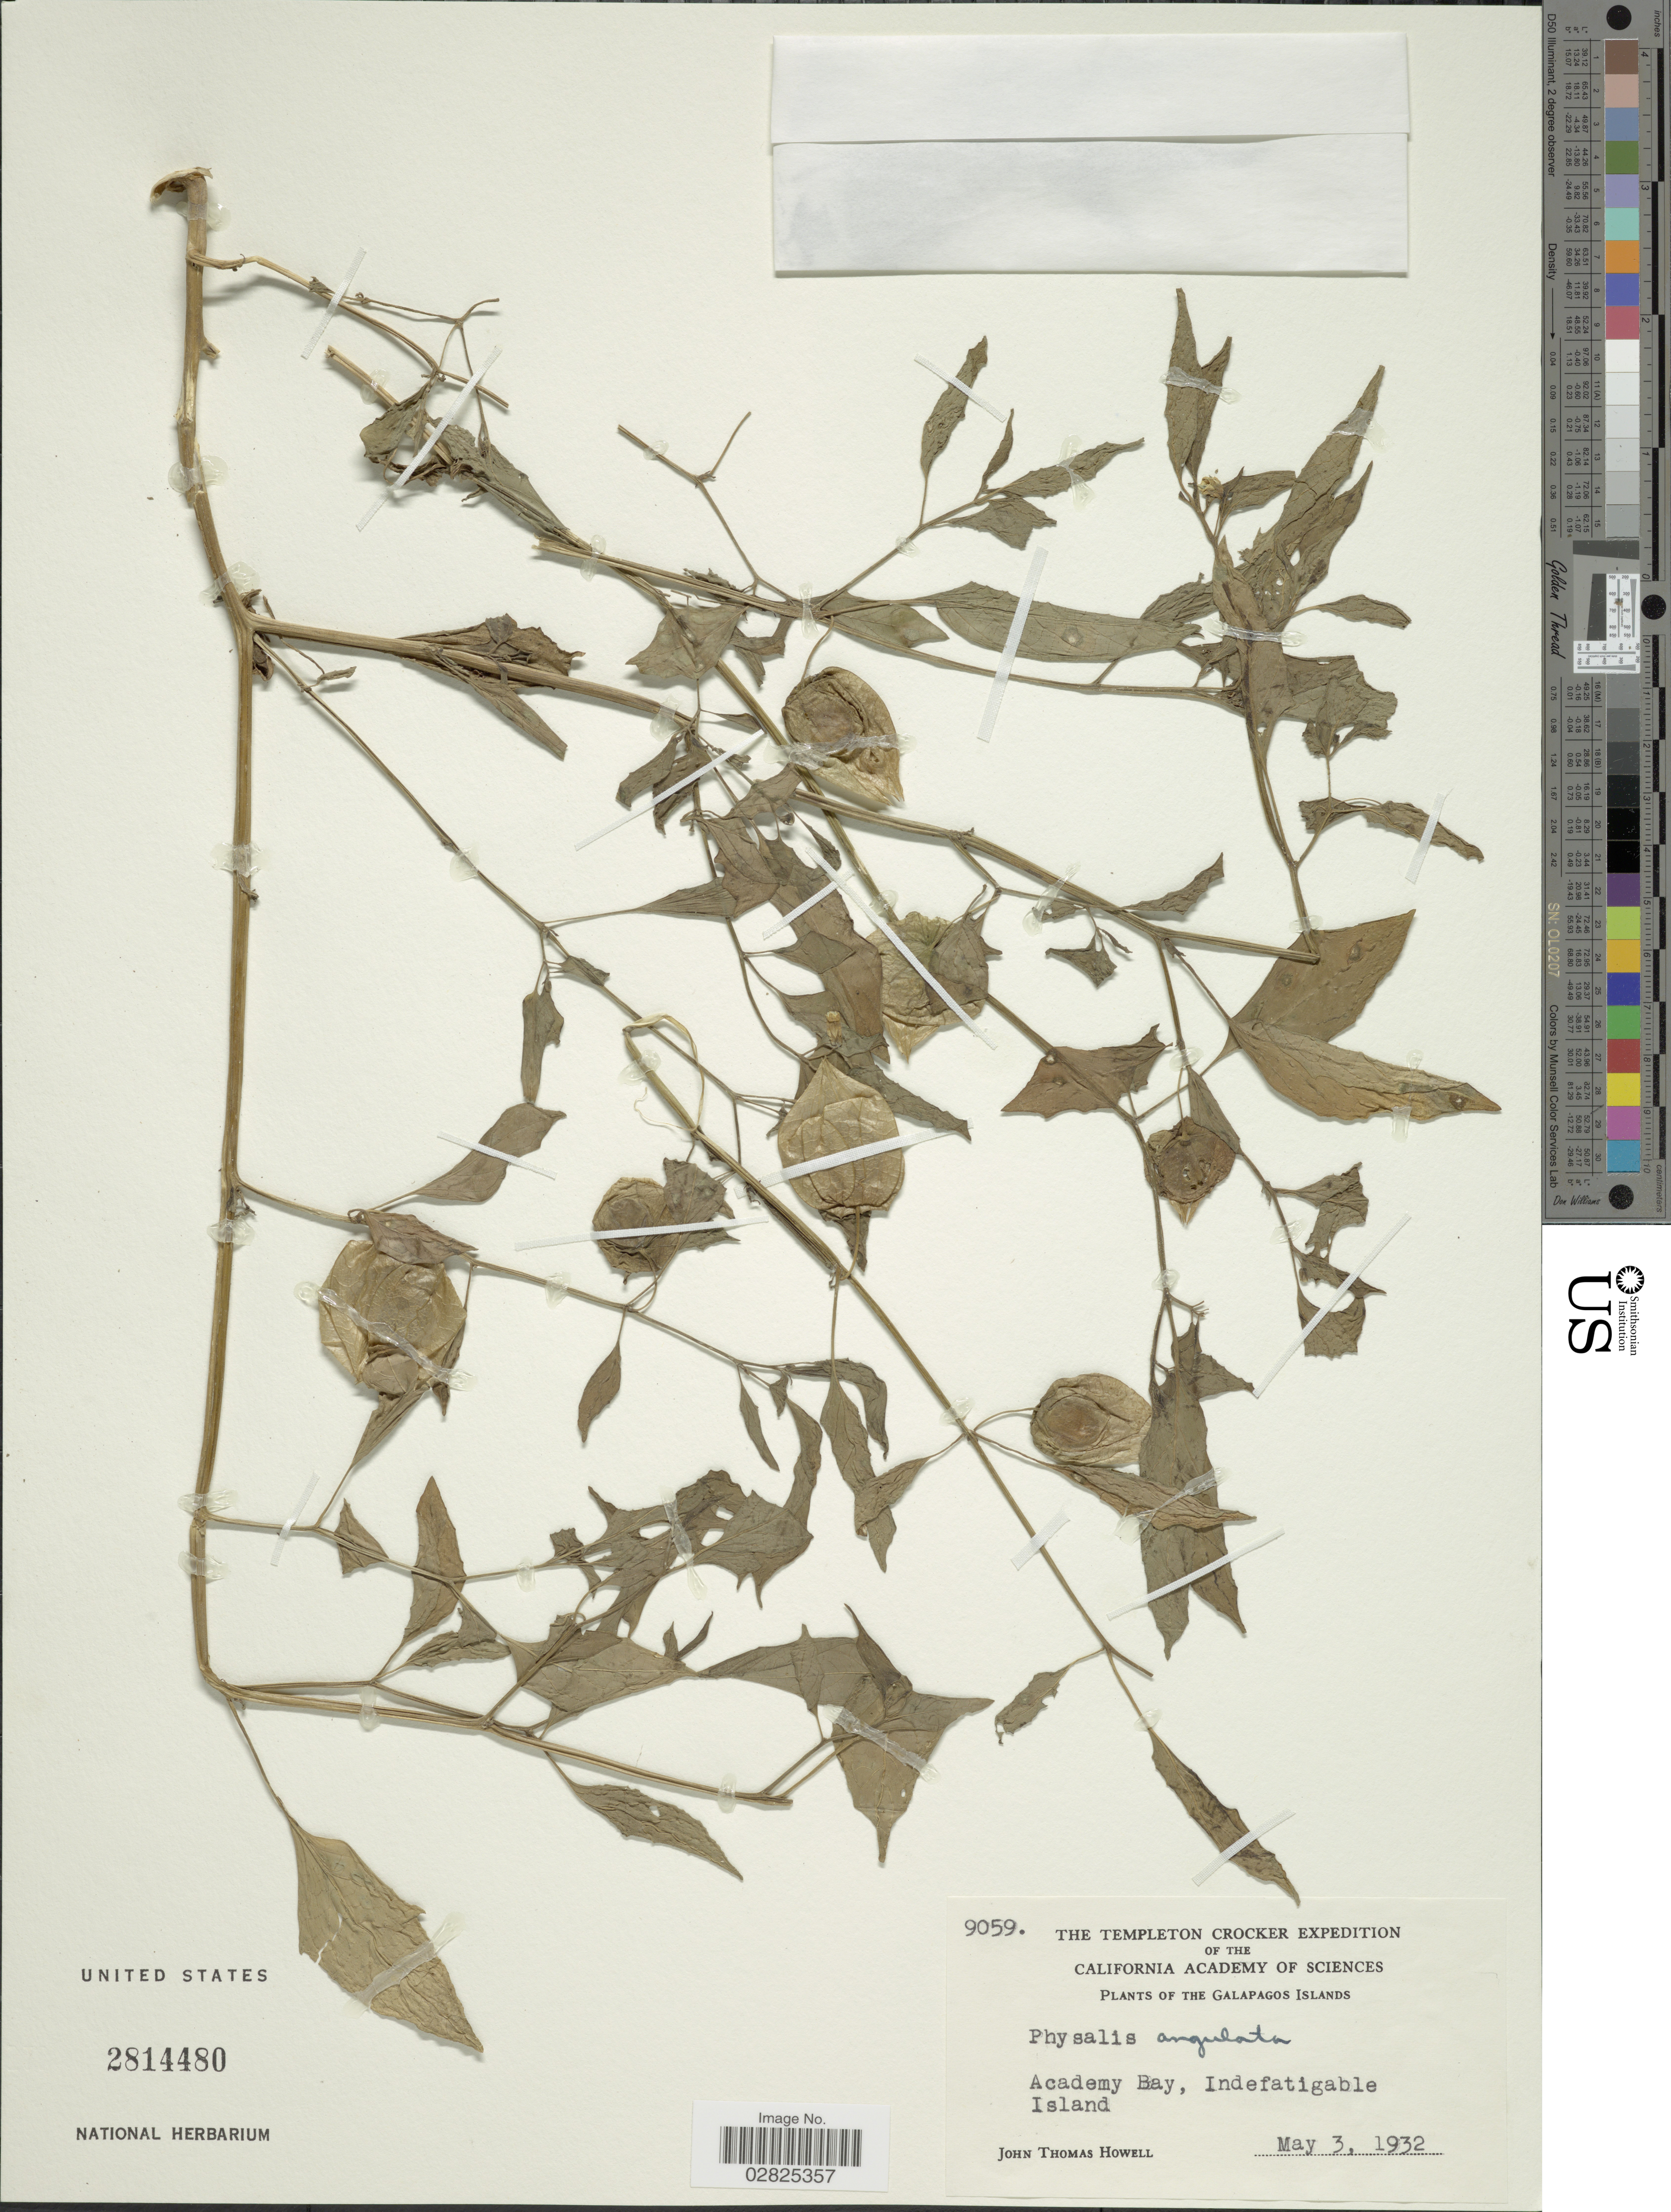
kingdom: Plantae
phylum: Tracheophyta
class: Magnoliopsida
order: Solanales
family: Solanaceae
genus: Physalis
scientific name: Physalis angulata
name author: L.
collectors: J. T. Howell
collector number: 9059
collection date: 1932-05-03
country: Ecuador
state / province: Colón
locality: The Galapagos Islands, Academy Bay, Indefatigable Island.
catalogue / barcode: US 2814480